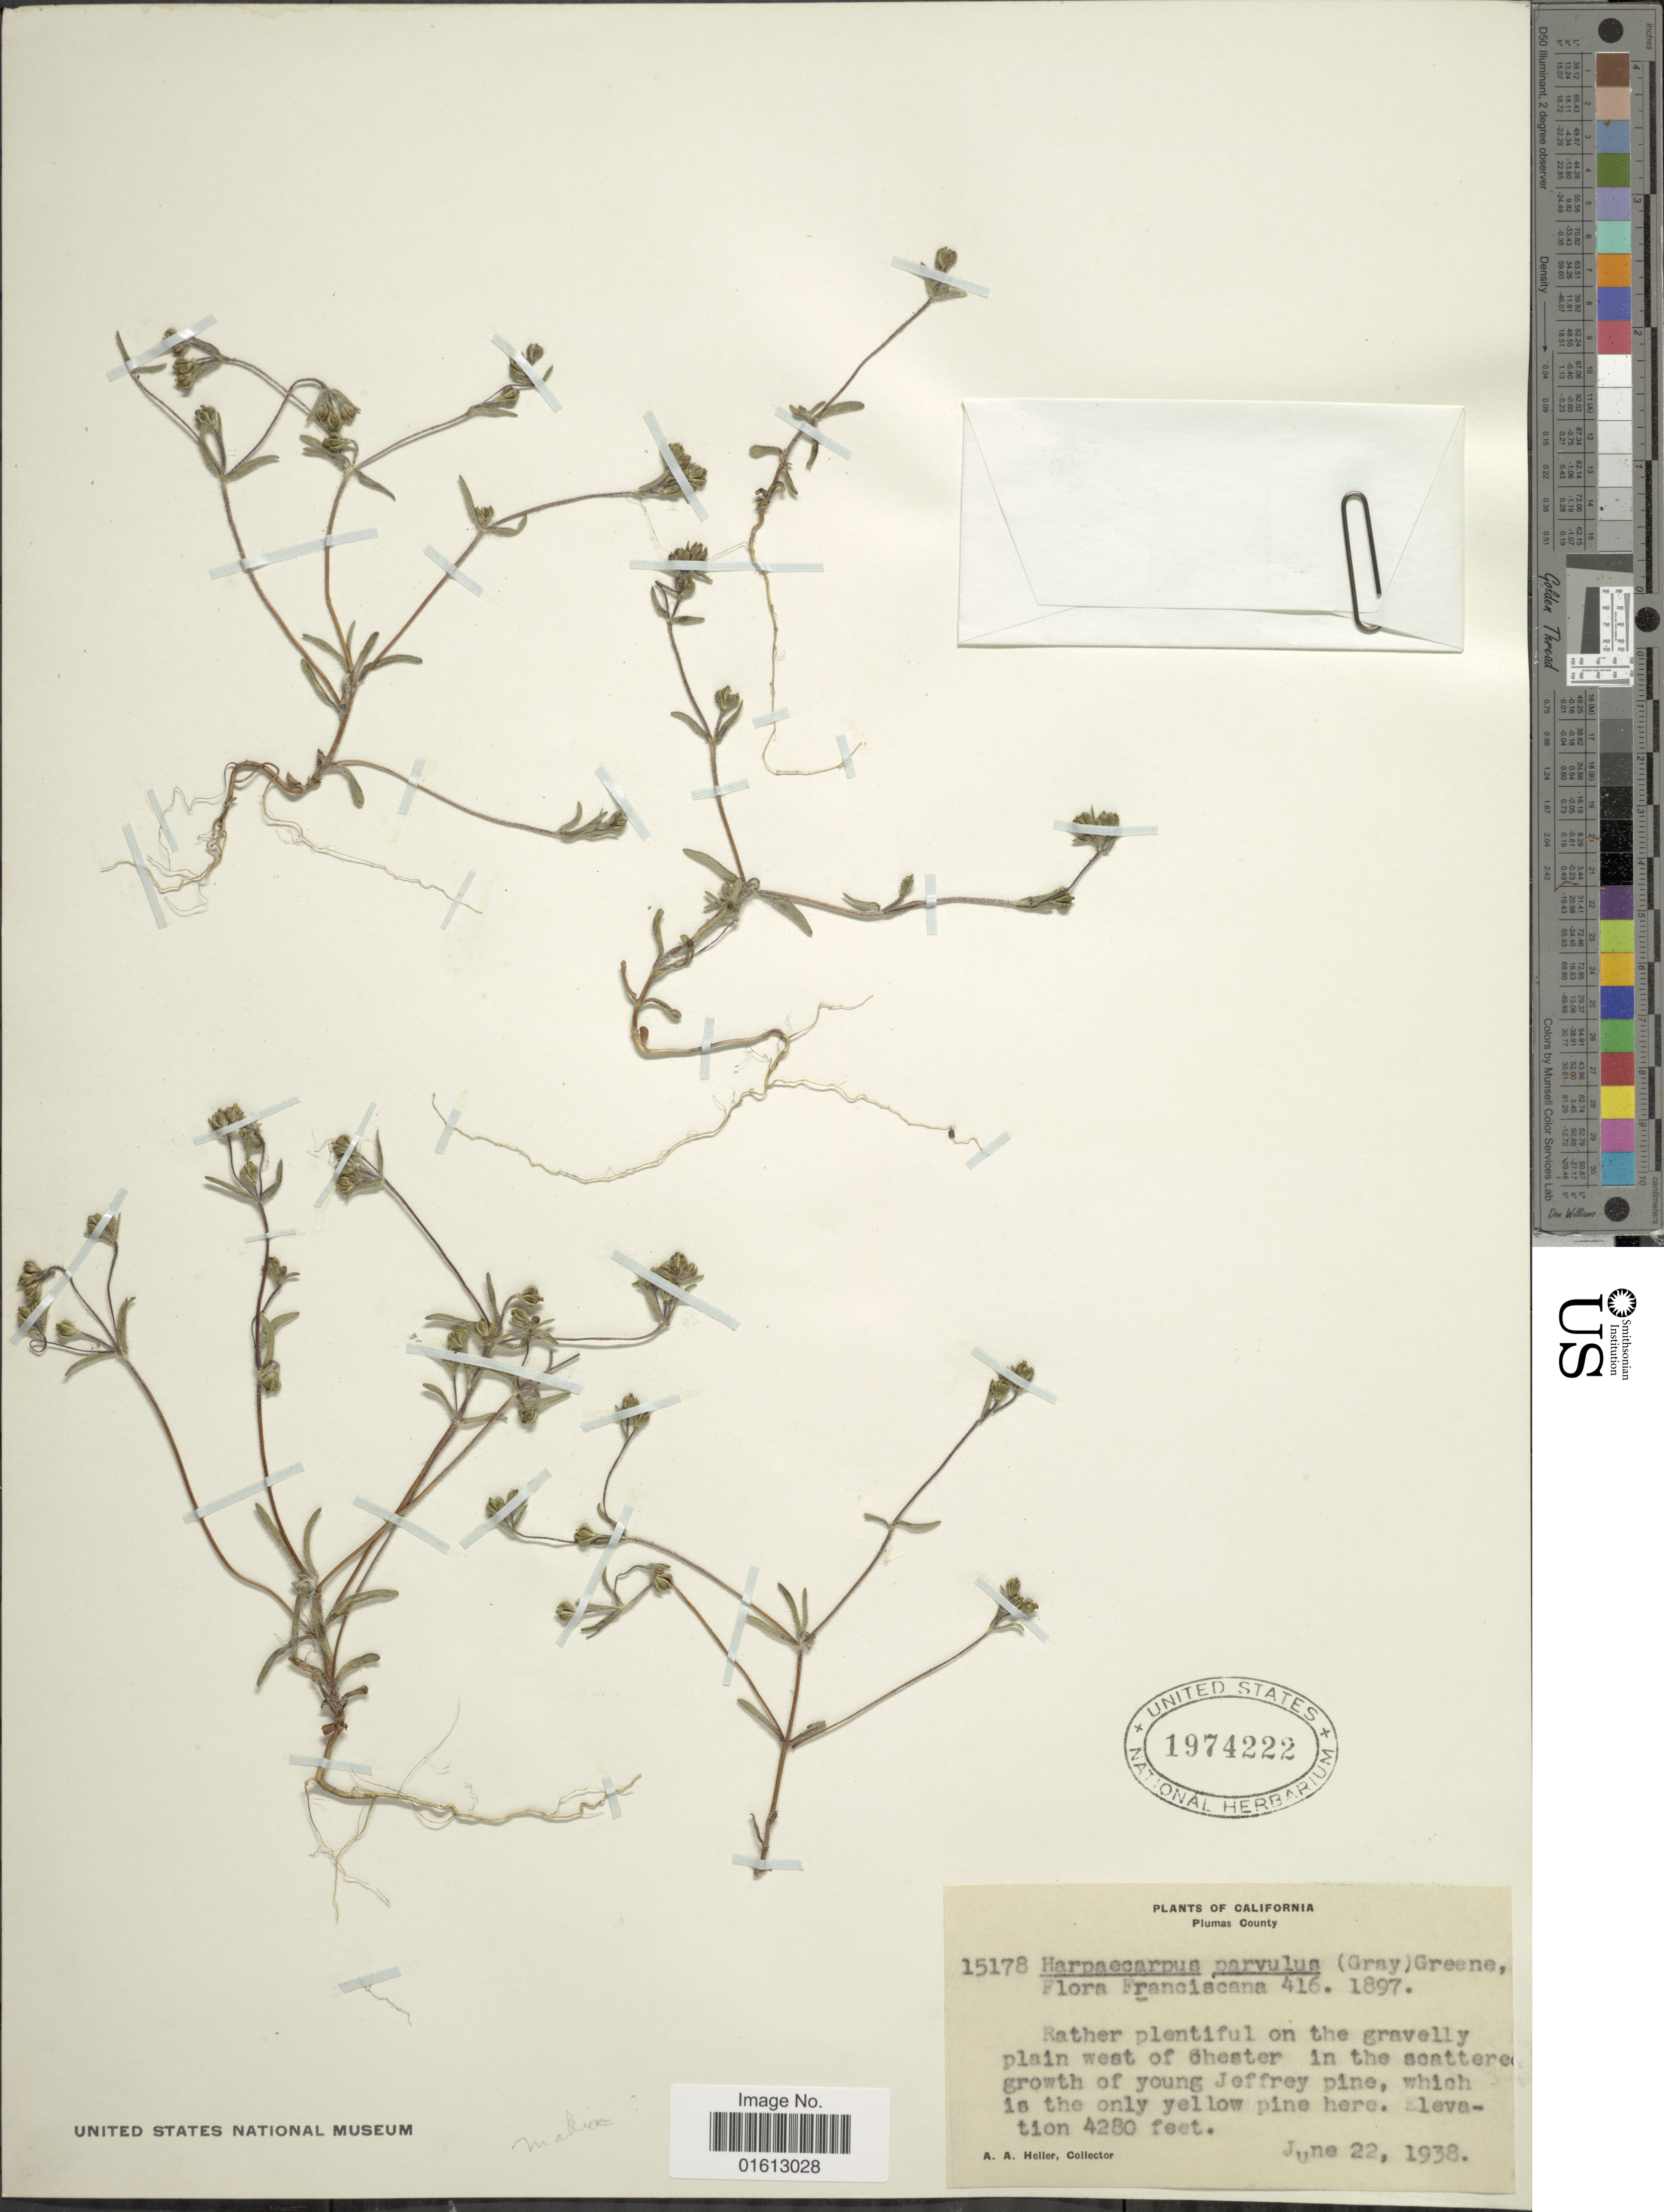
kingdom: Plantae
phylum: Tracheophyta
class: Magnoliopsida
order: Asterales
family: Asteraceae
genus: Madia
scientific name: Madia sp.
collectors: A. A. Heller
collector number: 15178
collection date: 1938-06-22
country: United States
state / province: California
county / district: Plumas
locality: California, Plumas County, on the gravelly plain west of Ghester in the scattered growth of young Jeffrey pine.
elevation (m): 1305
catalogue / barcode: US 1974222